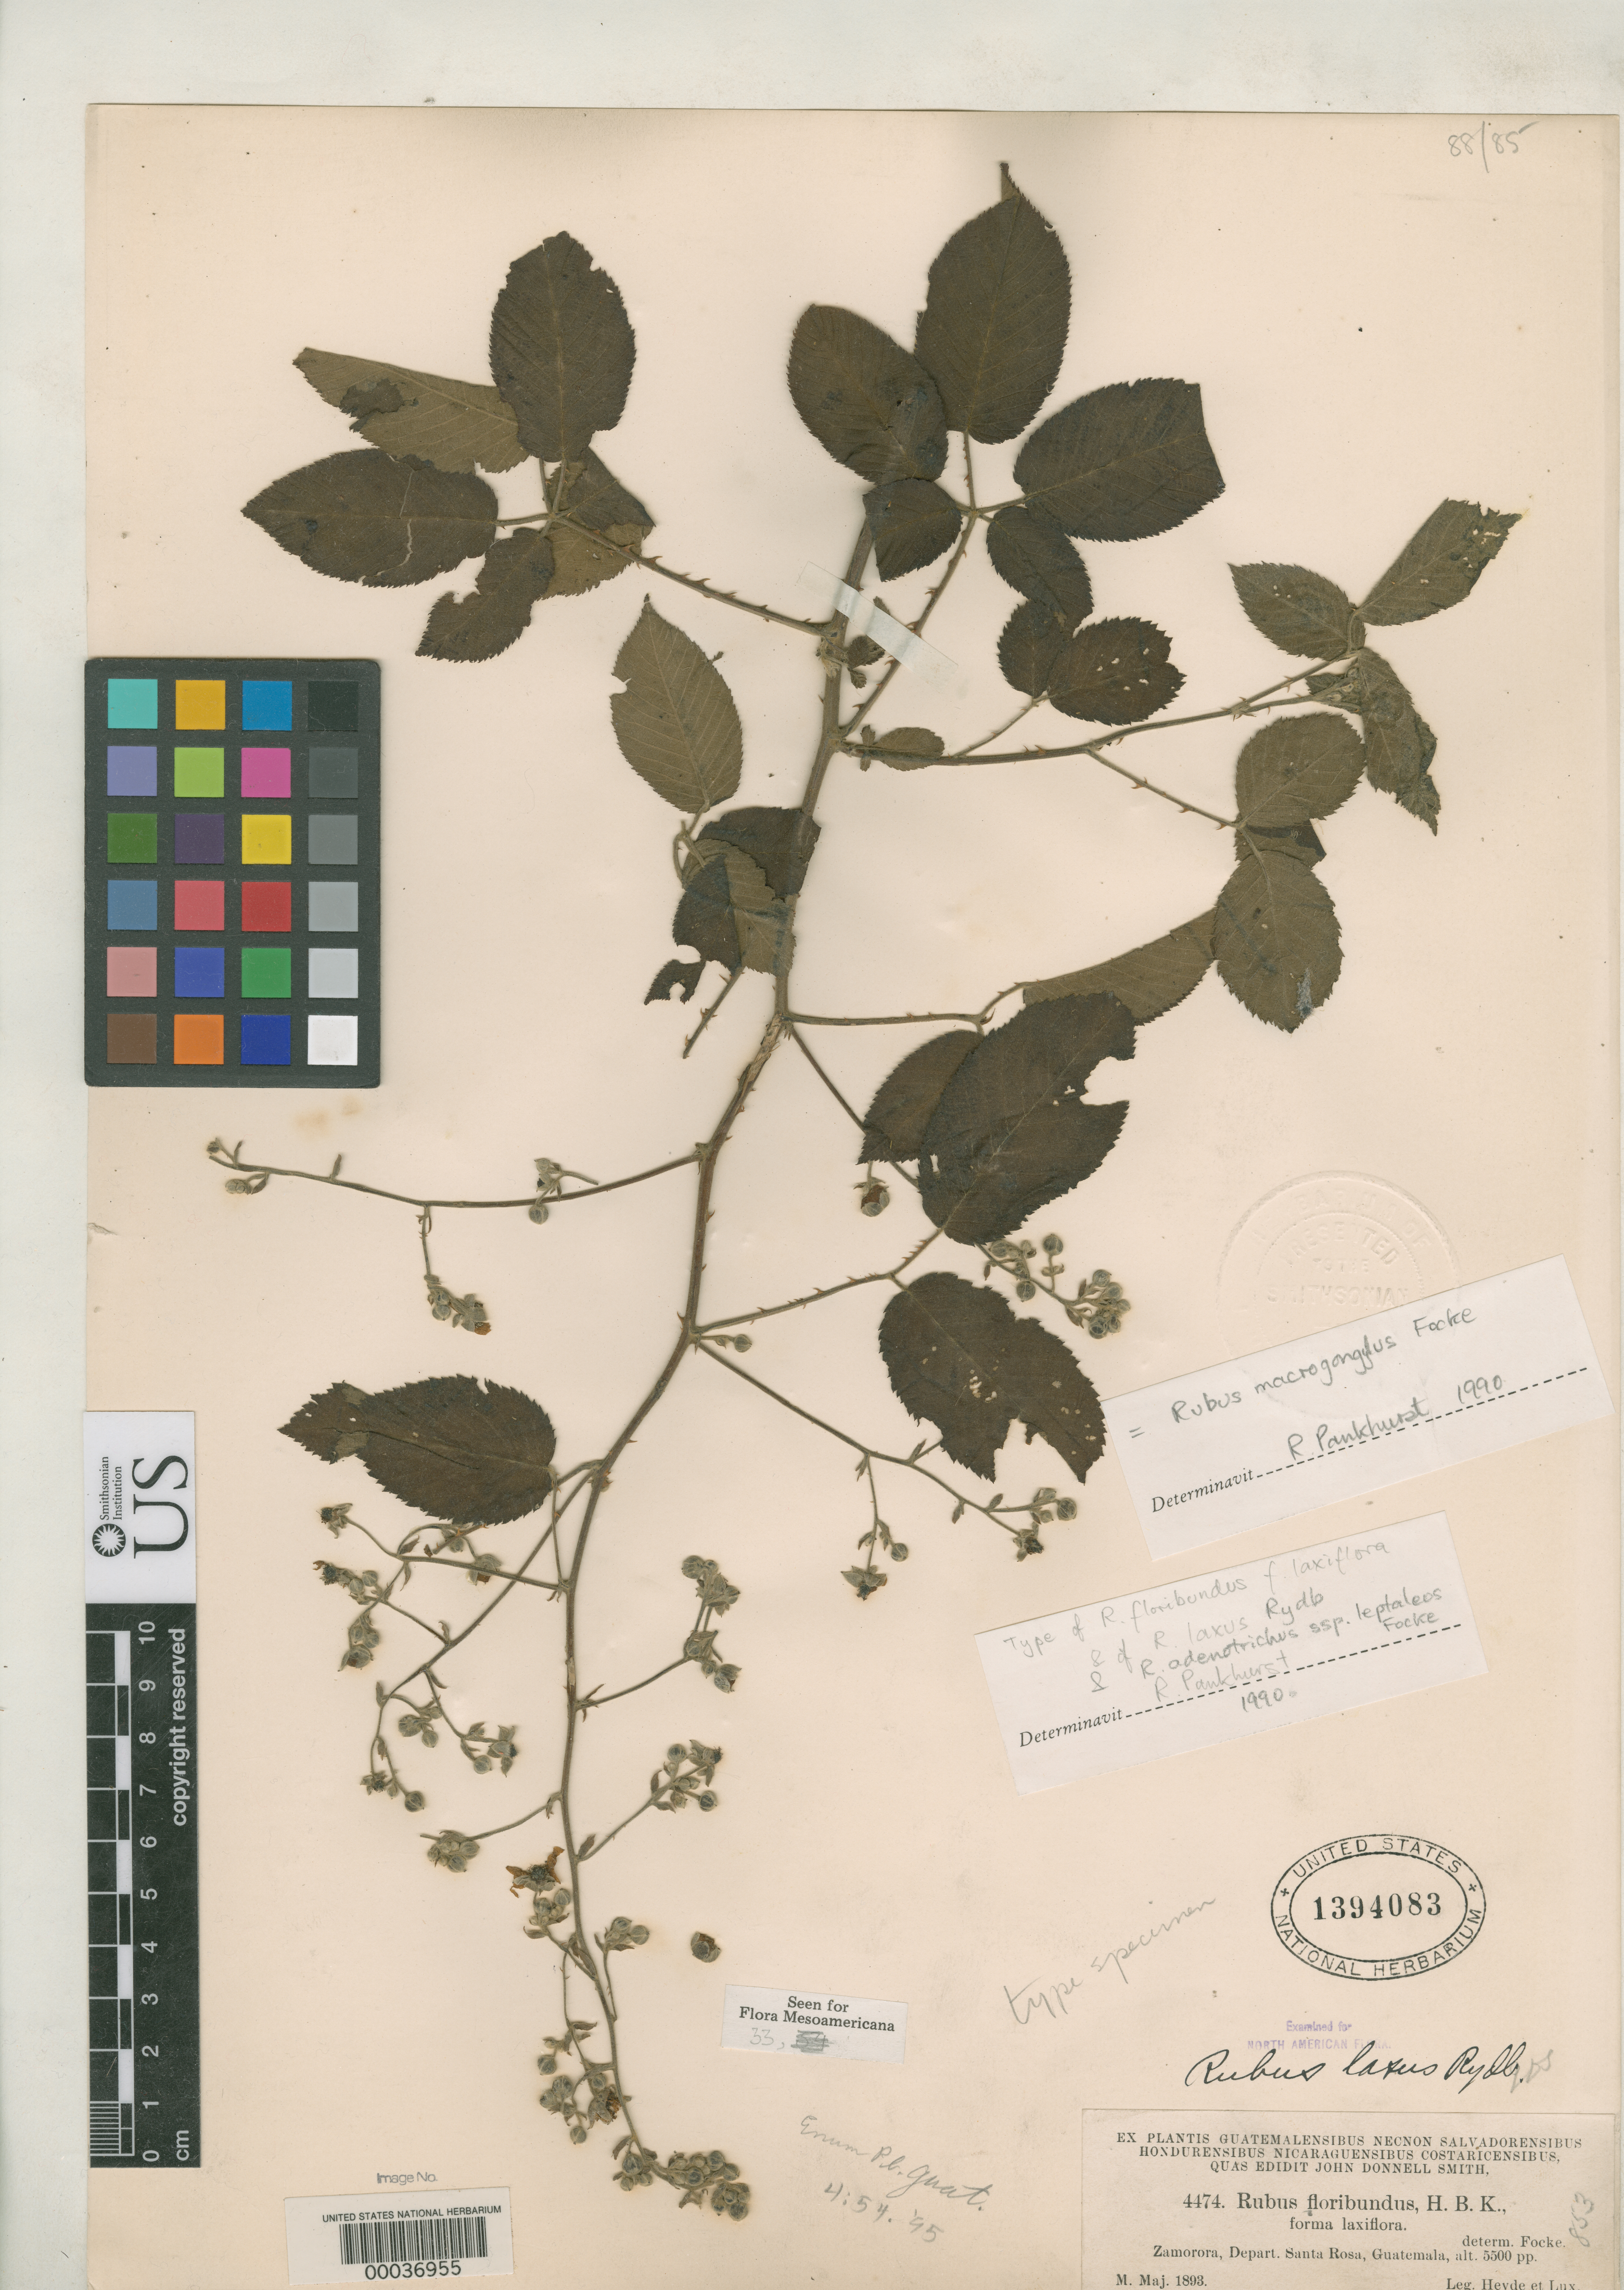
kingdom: Plantae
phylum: Tracheophyta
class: Magnoliopsida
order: Rosales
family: Rosaceae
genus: Rubus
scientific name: Rubus laxus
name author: Rydb.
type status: Holotype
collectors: E. T. Heyde & E. Lux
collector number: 4474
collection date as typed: May 1893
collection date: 1893-05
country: Guatemala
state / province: Santa Rosa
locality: Zamorora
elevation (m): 1676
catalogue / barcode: US 1394083